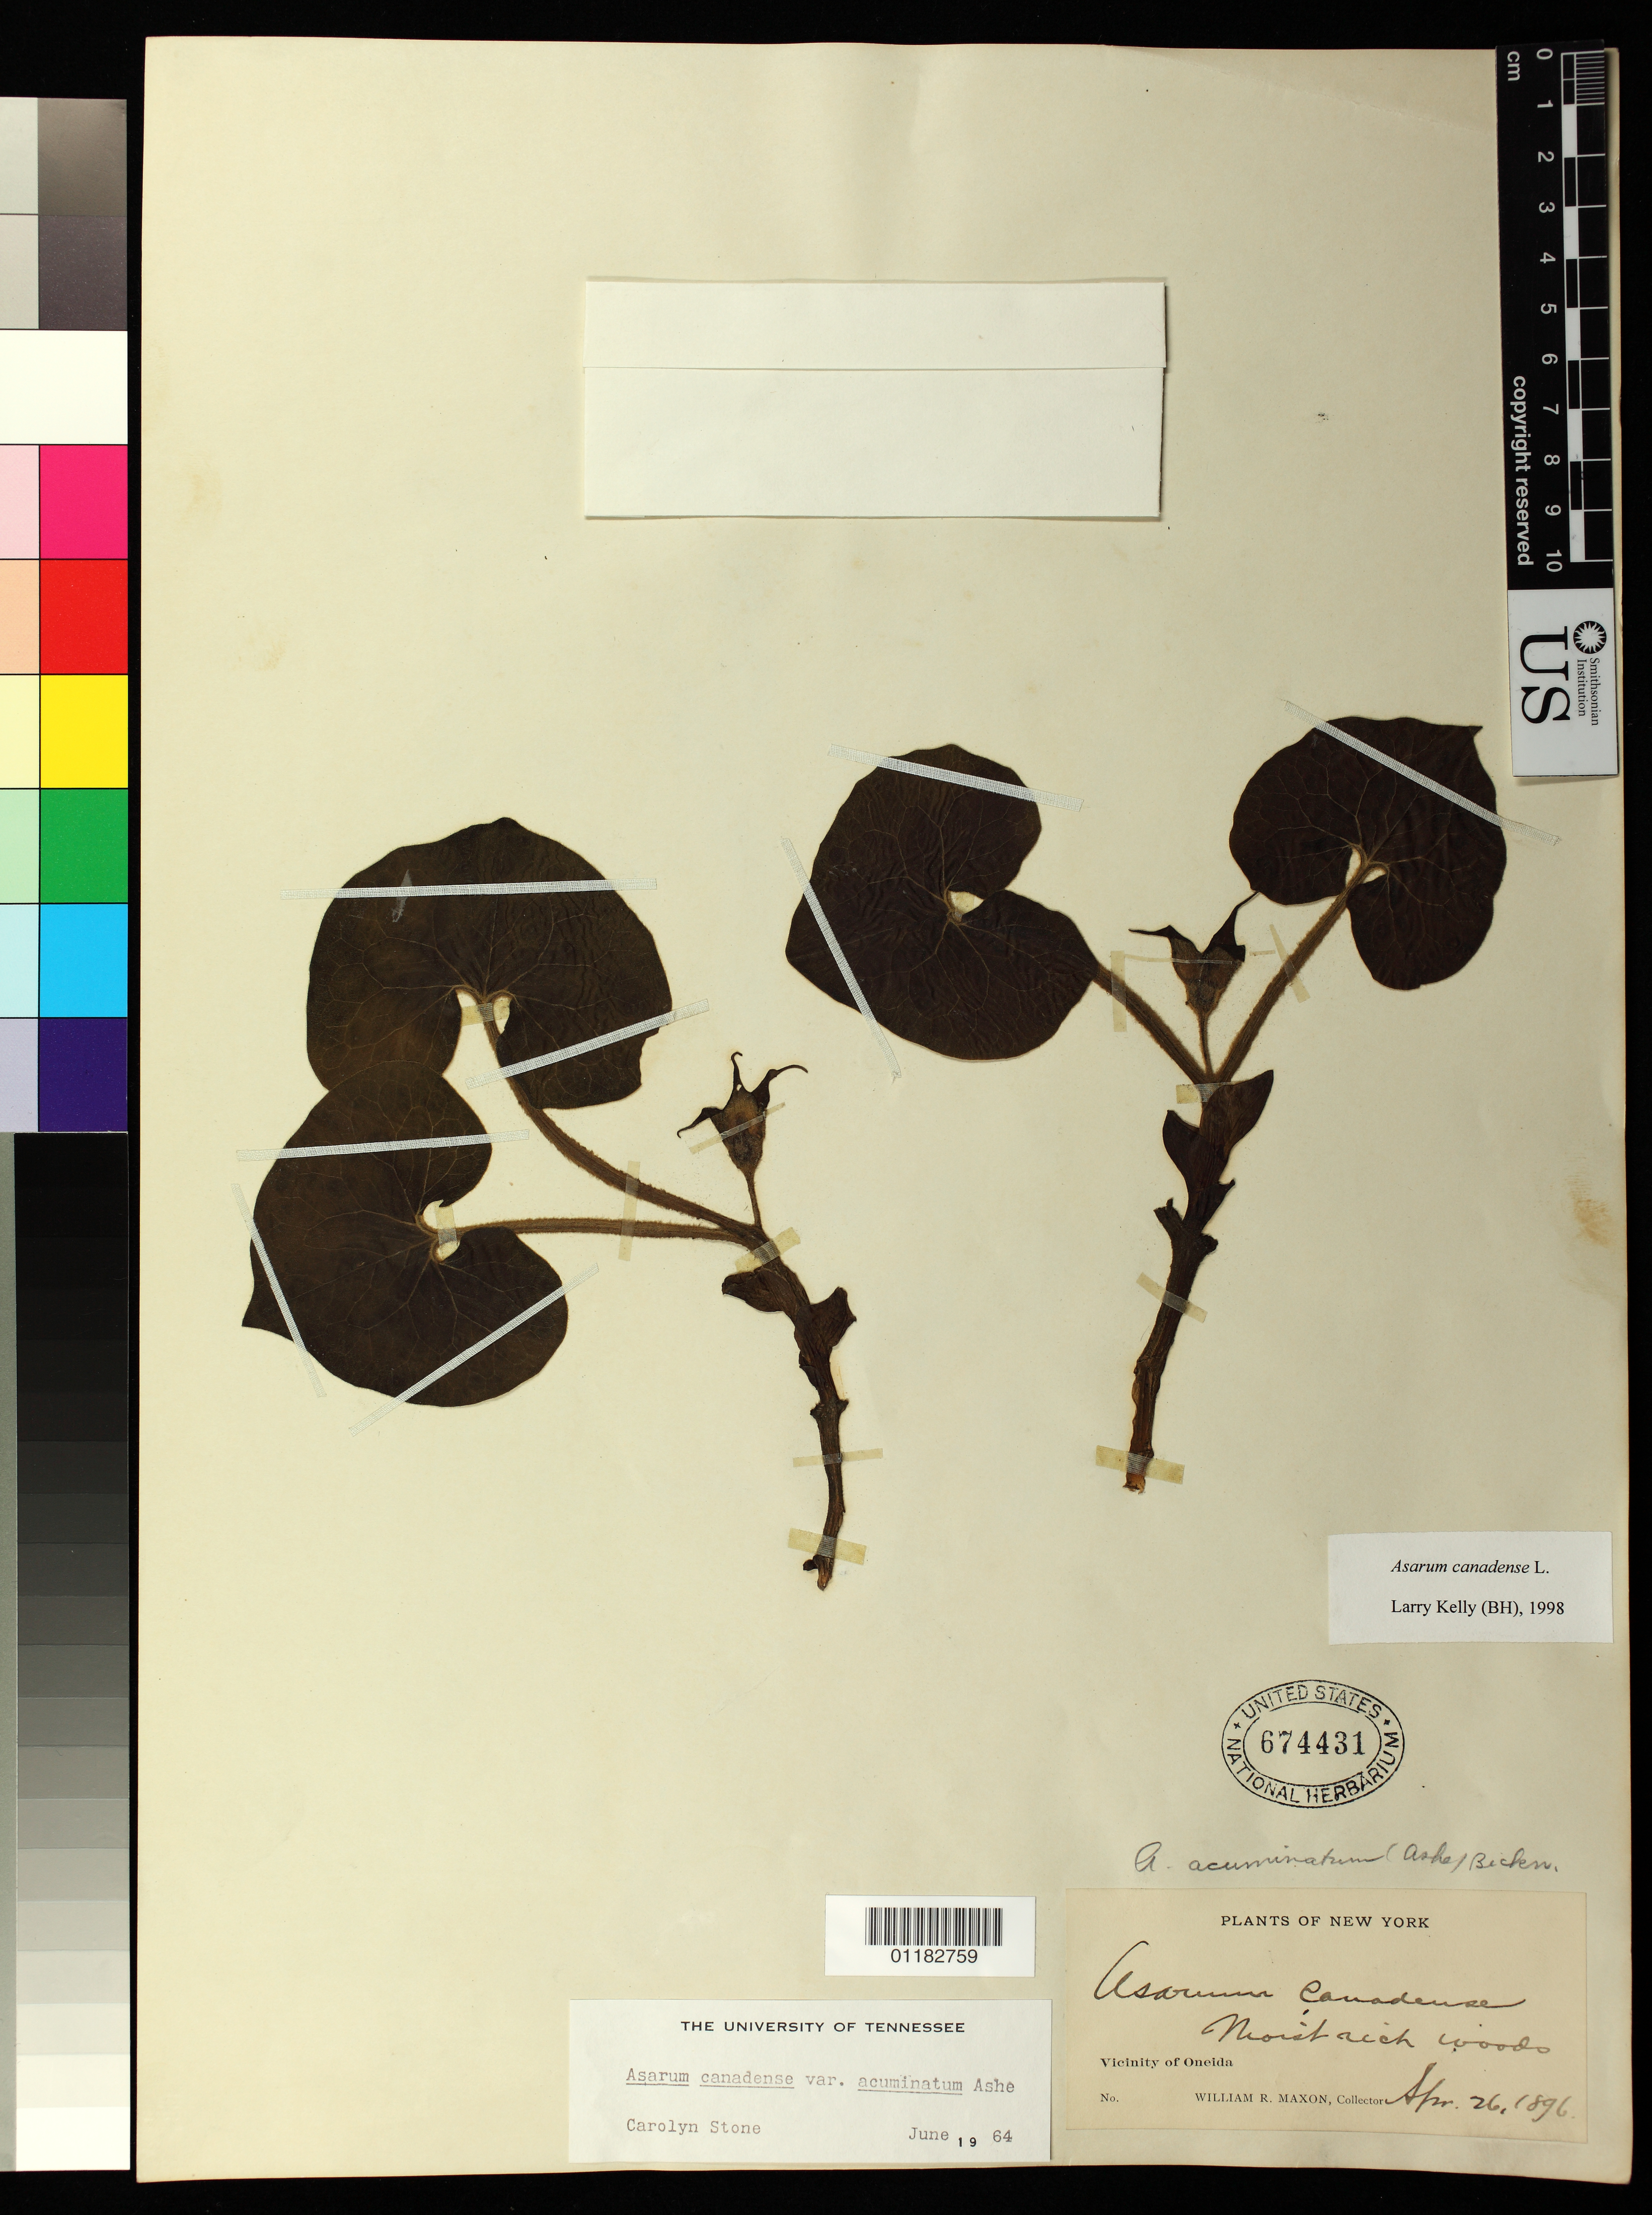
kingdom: Plantae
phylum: Tracheophyta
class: Magnoliopsida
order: Piperales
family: Aristolochiaceae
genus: Asarum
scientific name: Asarum canadense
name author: L.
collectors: W. R. Maxon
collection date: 1896-04-26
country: United States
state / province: New York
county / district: Madison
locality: Oneida, Madison County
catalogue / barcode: US 674431